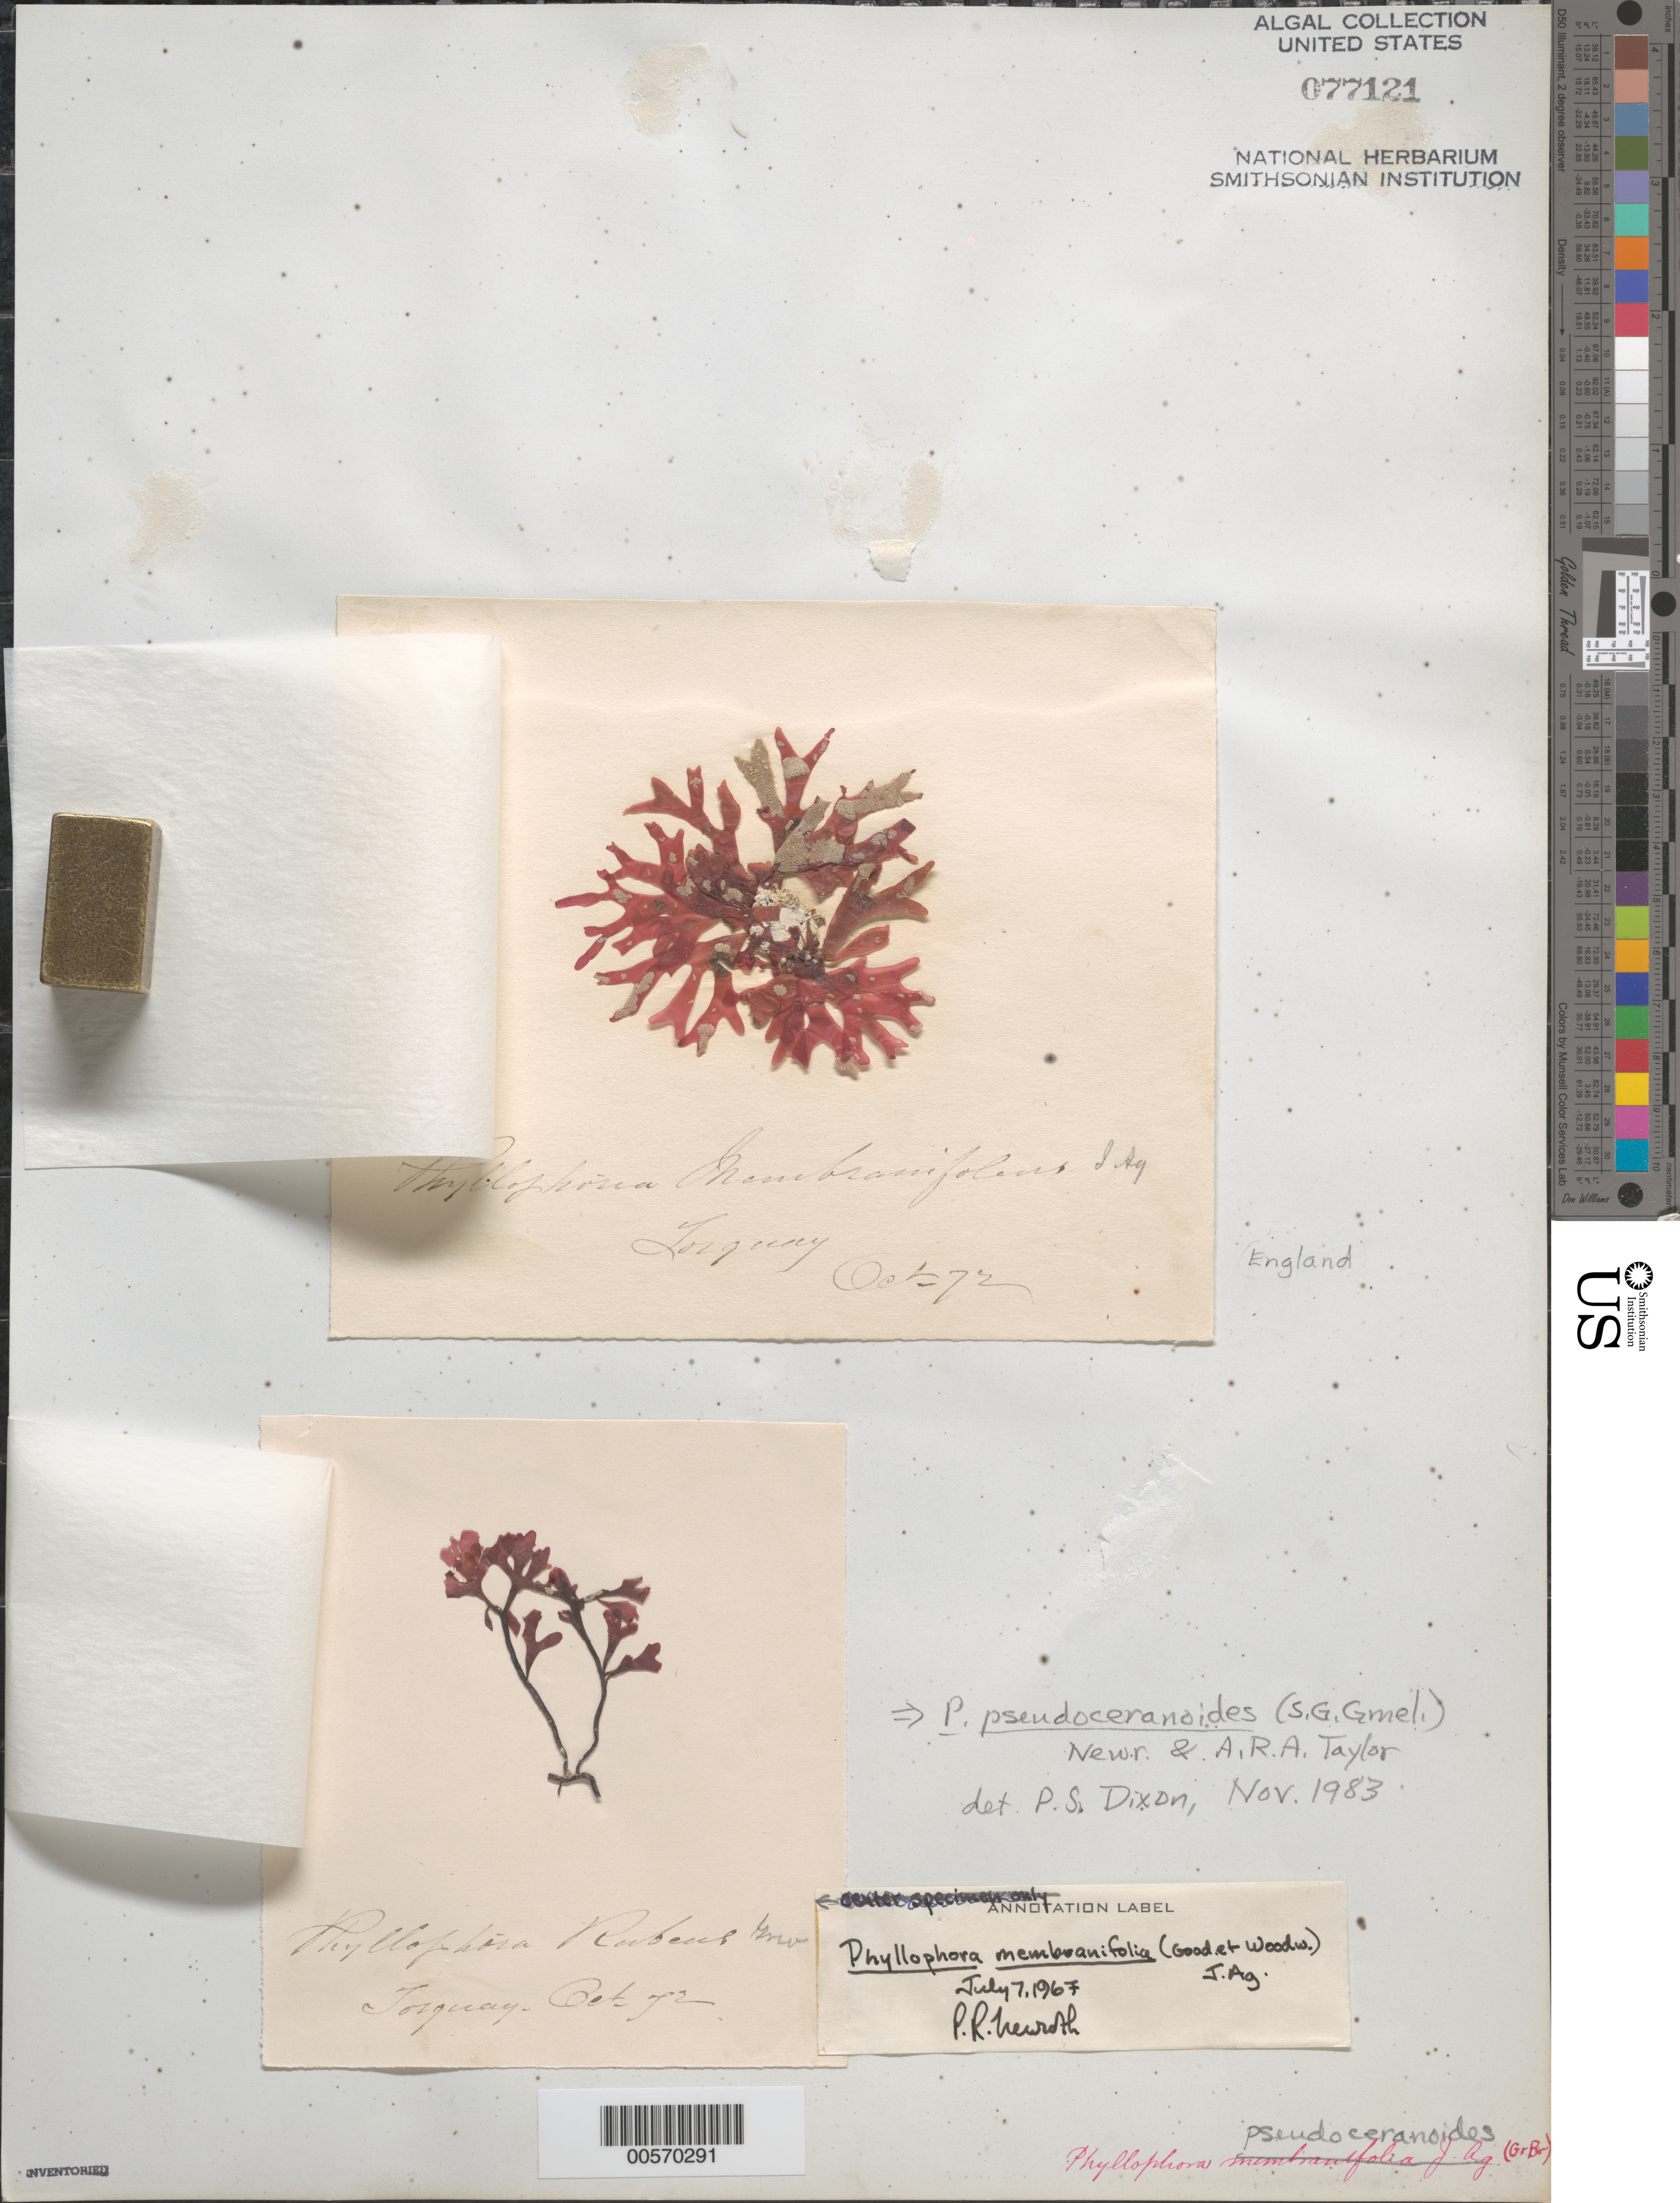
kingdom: Plantae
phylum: Rhodophyta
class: Florideophyceae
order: Gigartinales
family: Phyllophoraceae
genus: Phyllophora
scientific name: Phyllophora pseudoceranoides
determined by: Dixon, P. S.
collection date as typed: Oct 1872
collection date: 1872-10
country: United Kingdom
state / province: England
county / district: Devon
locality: Torquay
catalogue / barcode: US 77121